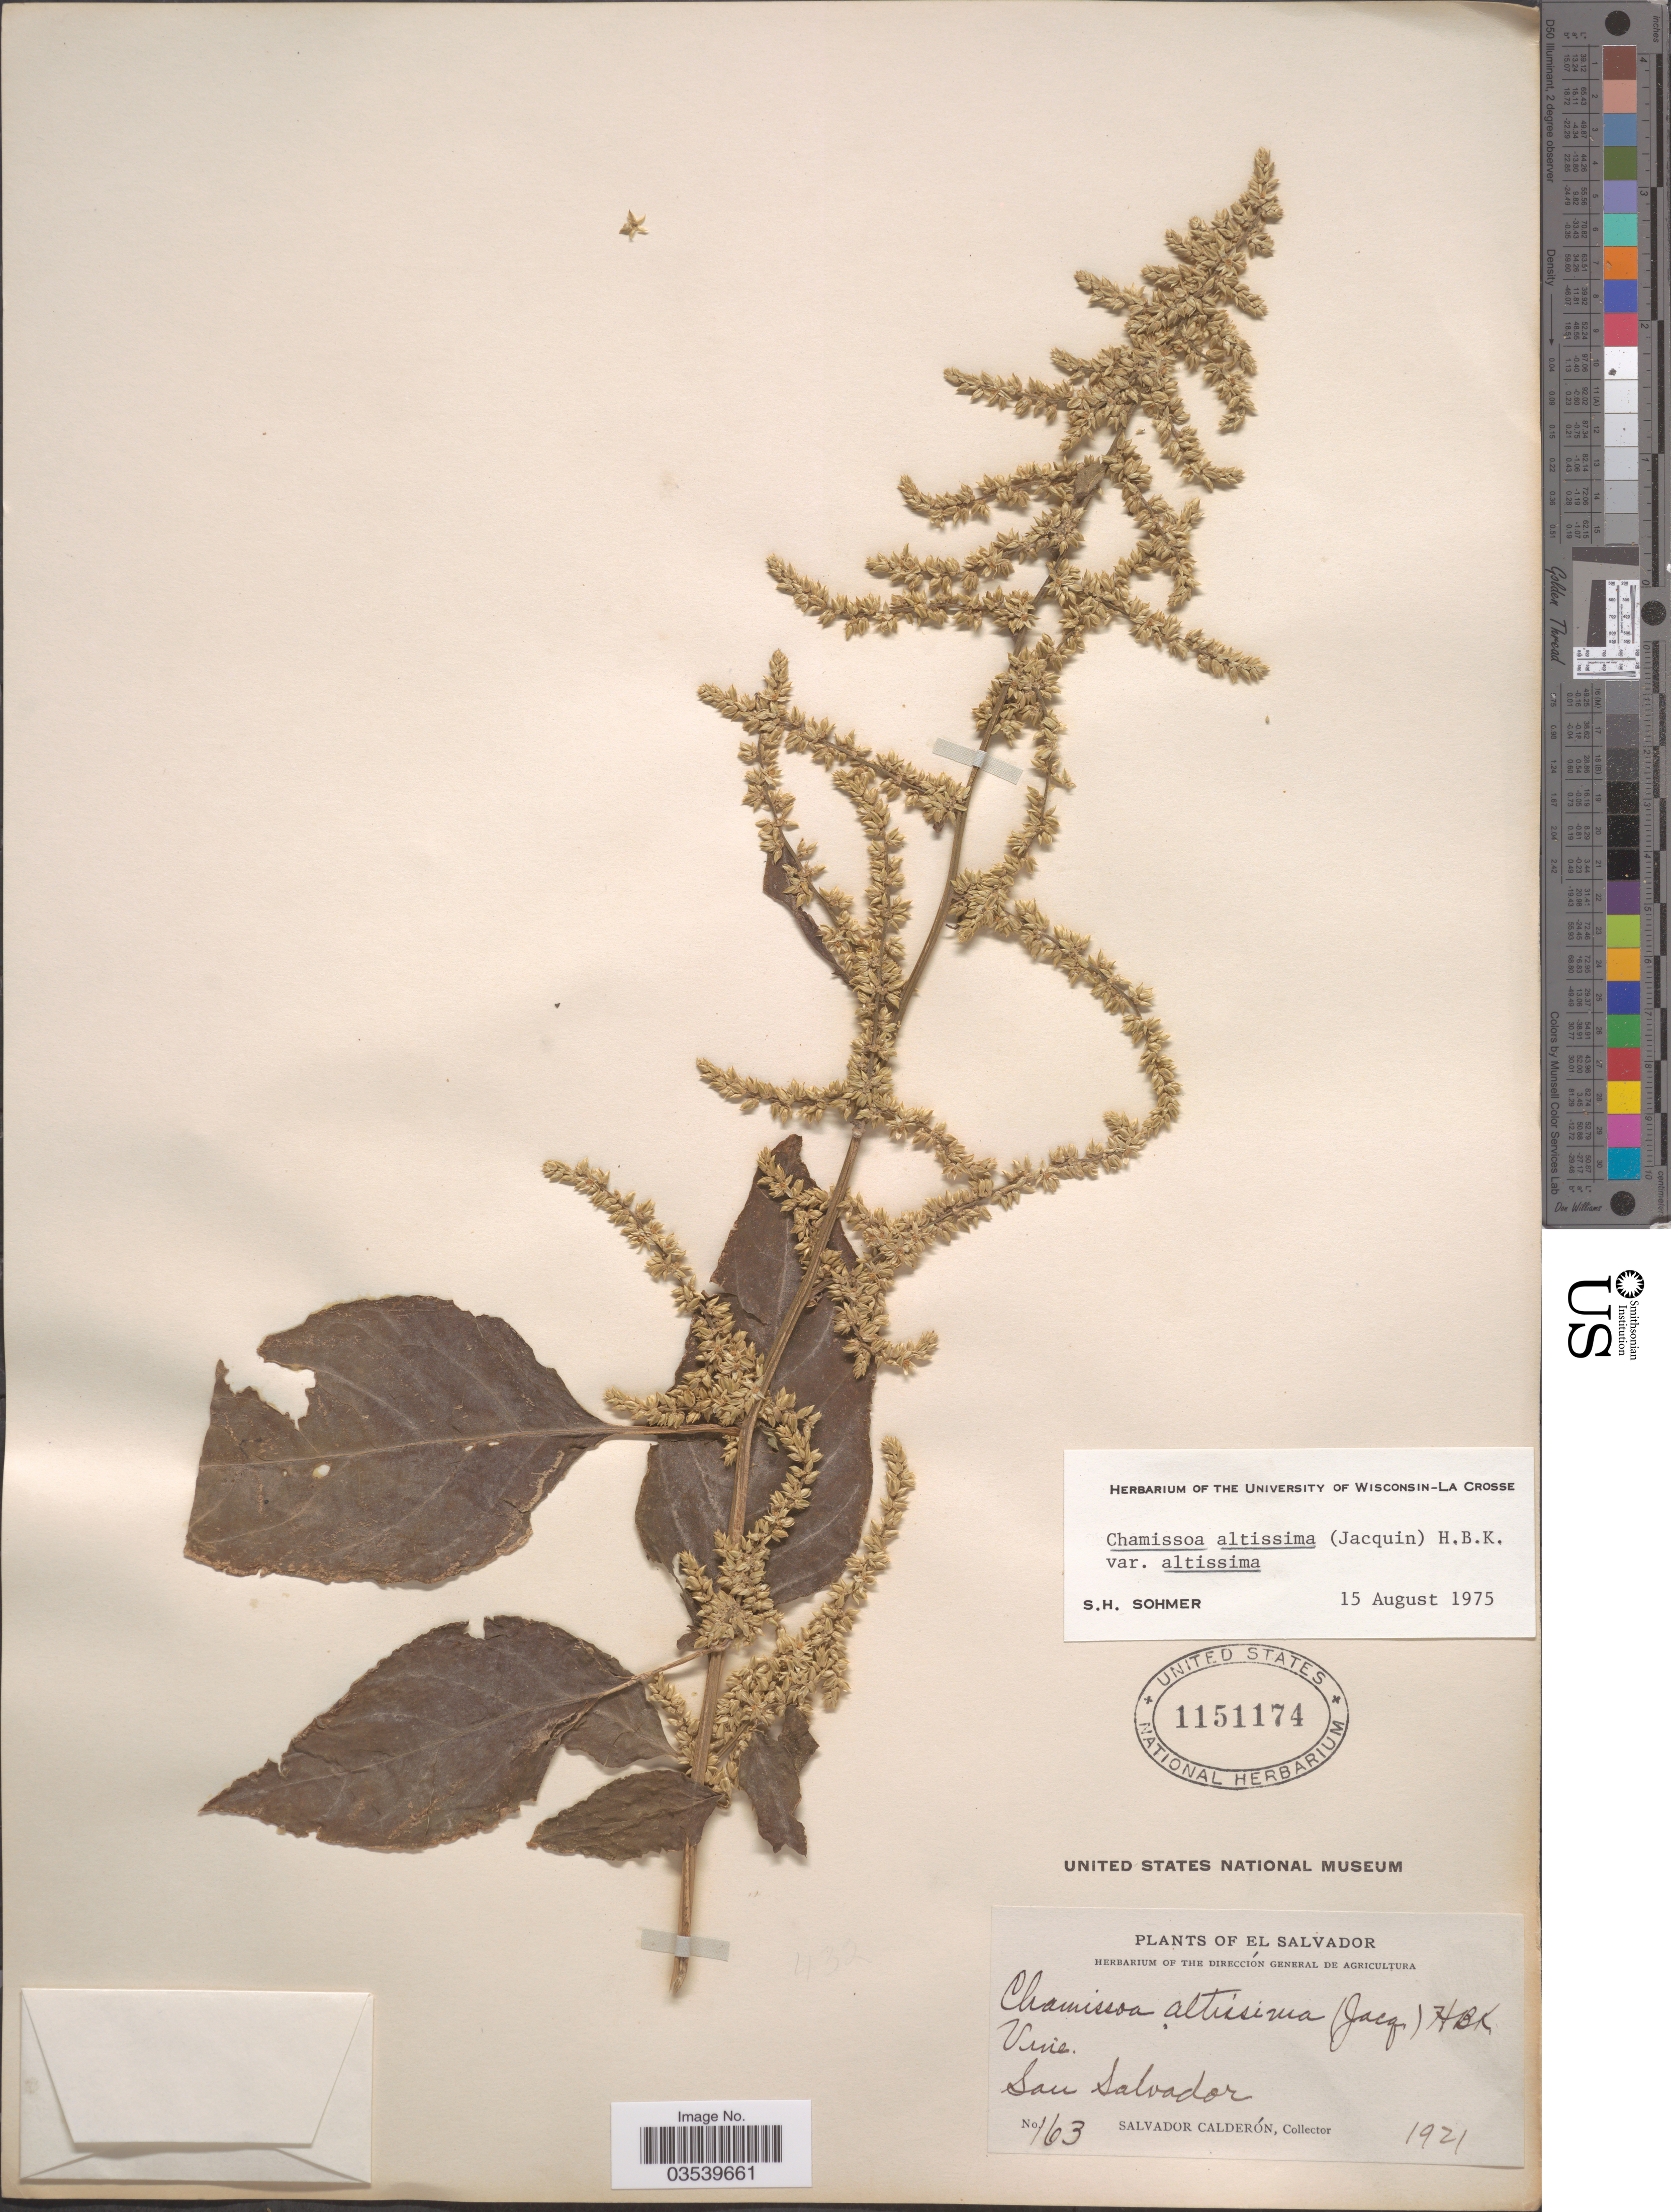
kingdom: Plantae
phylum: Tracheophyta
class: Magnoliopsida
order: Caryophyllales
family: Amaranthaceae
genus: Chamissoa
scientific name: Chamissoa altissima var. altissima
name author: (Jacq.) Kunth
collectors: S. Calderón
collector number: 163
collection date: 1921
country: El Salvador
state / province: San Salvador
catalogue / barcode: US 1151174